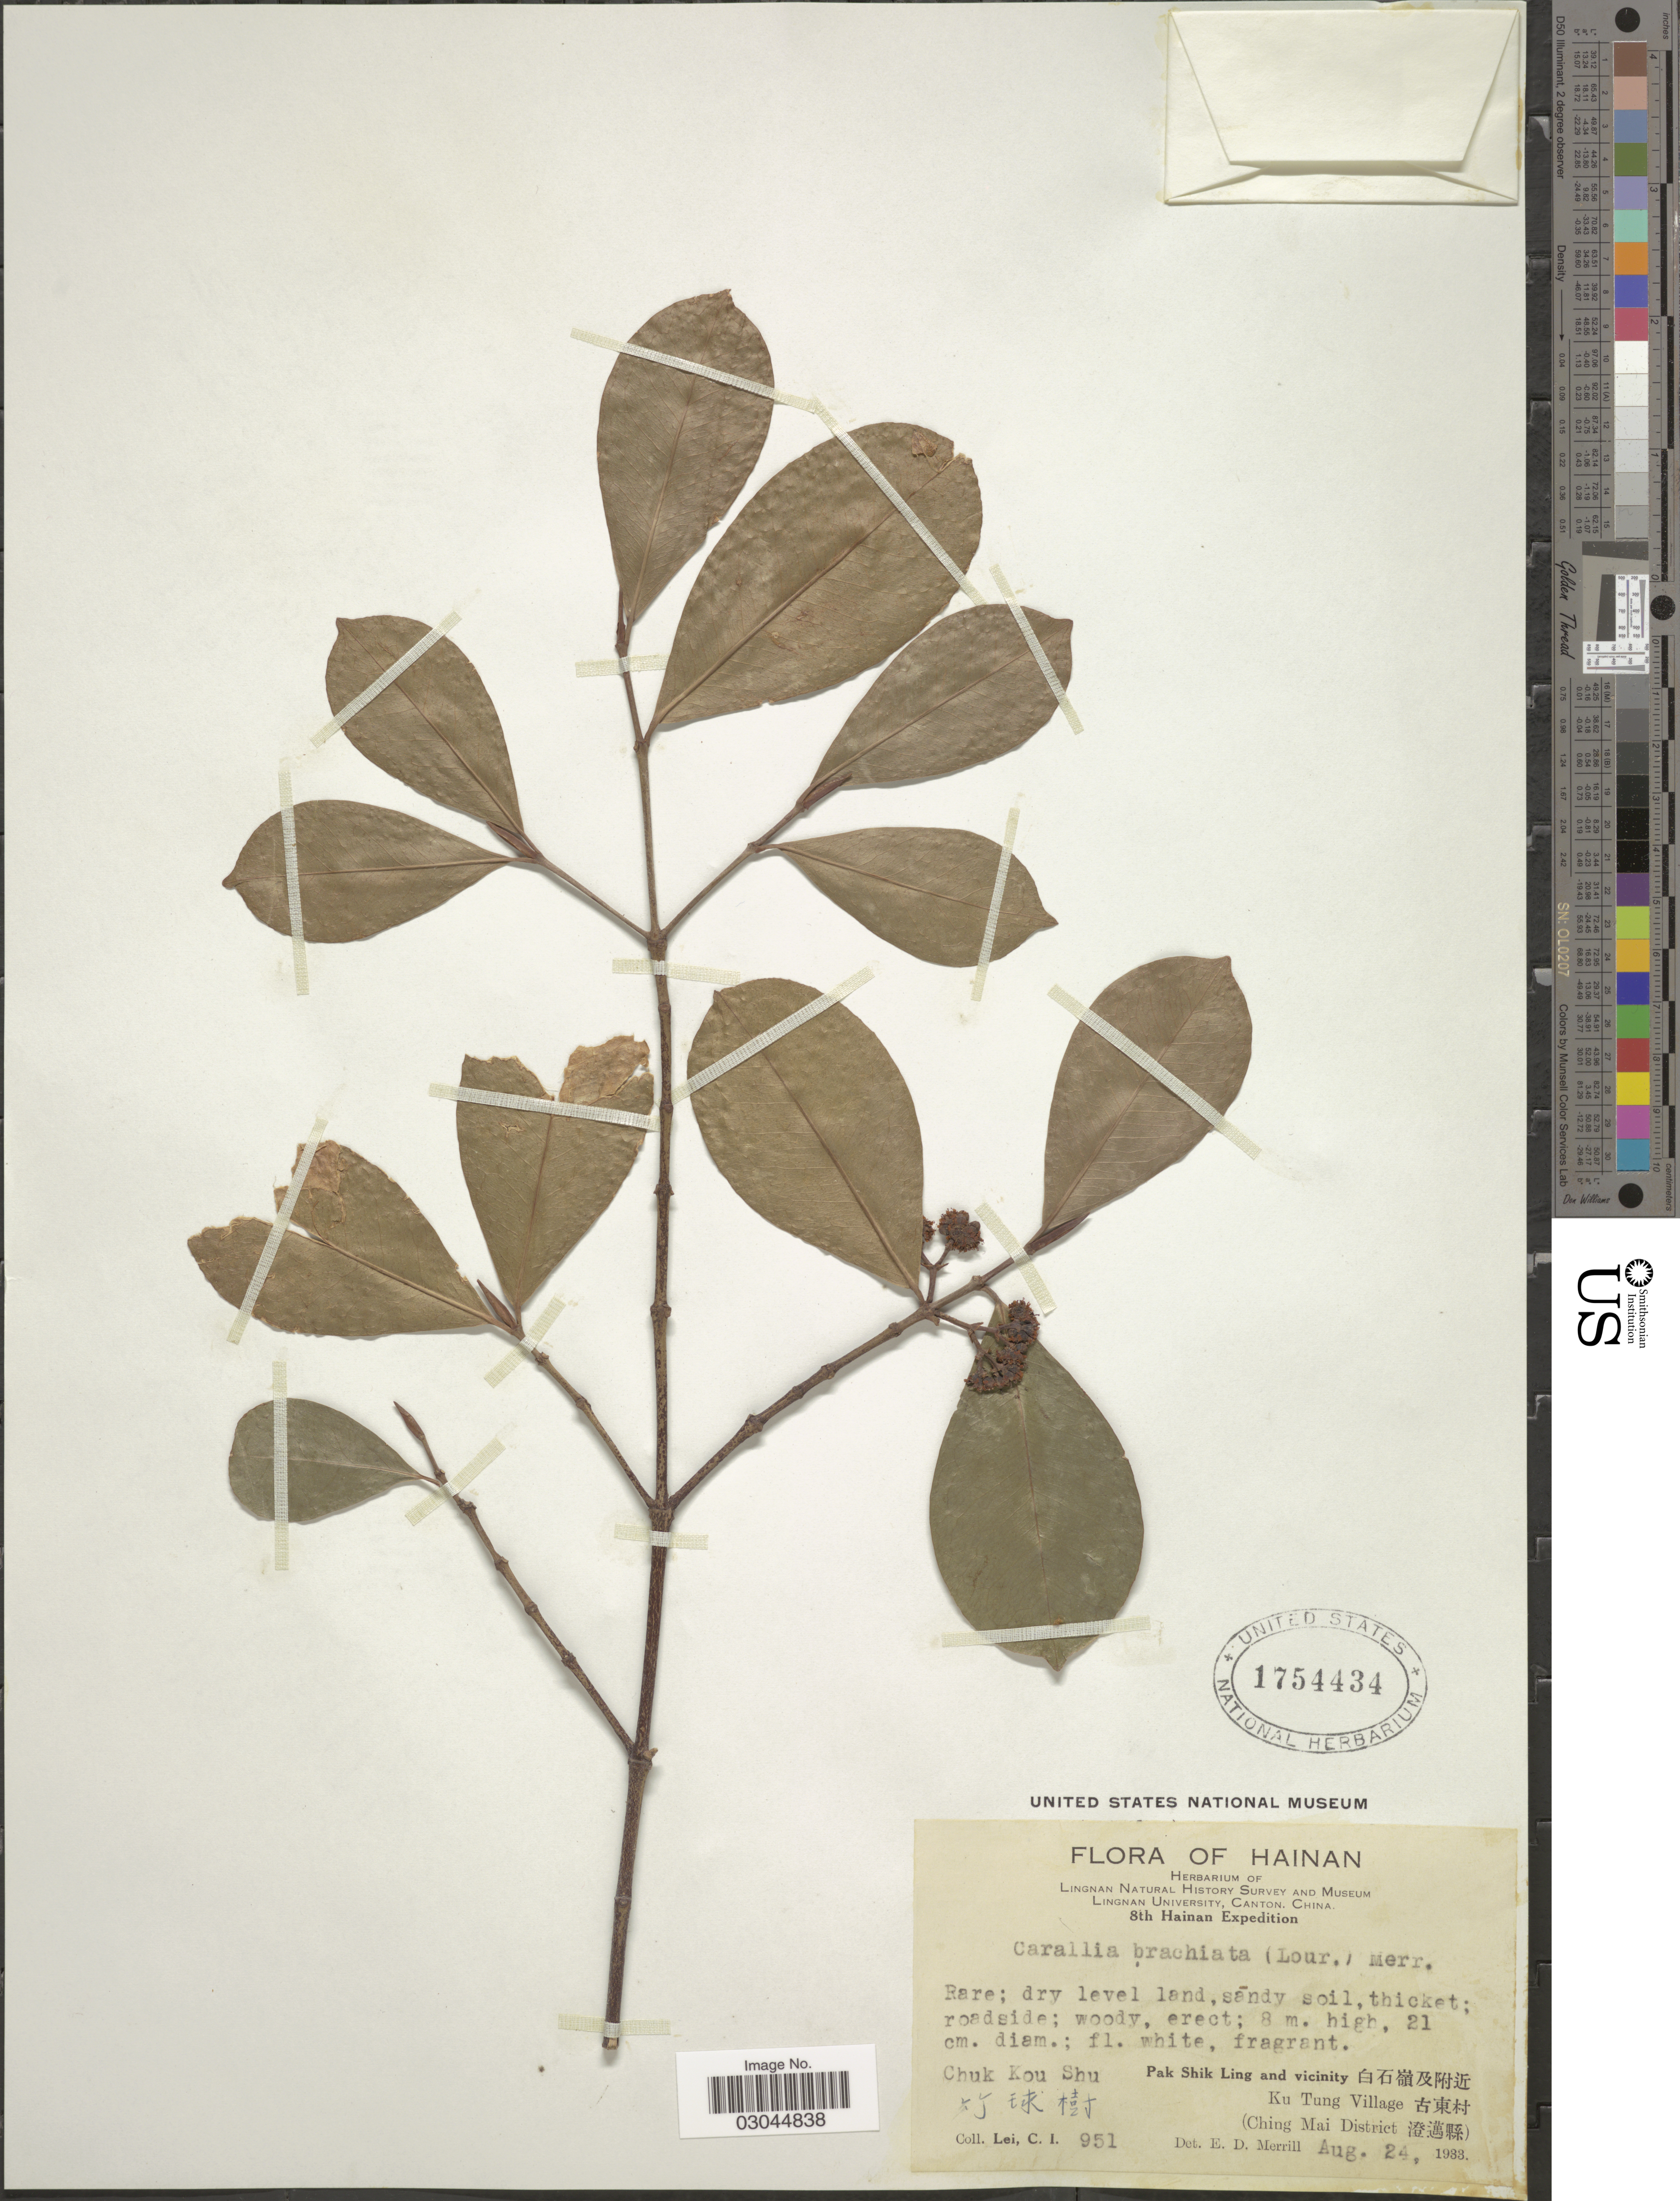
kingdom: Plantae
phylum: Tracheophyta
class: Magnoliopsida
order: Malpighiales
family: Rhizophoraceae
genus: Carallia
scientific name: Carallia brachiata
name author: (Lour.) Merr.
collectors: C. I. Lei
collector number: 951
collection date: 1933-08-24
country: China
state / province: Hainan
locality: Chuk Kou Shu. Pak Shik Ling and vicinity. Ku Tung Village (Ching Mai District).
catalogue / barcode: US 1754434